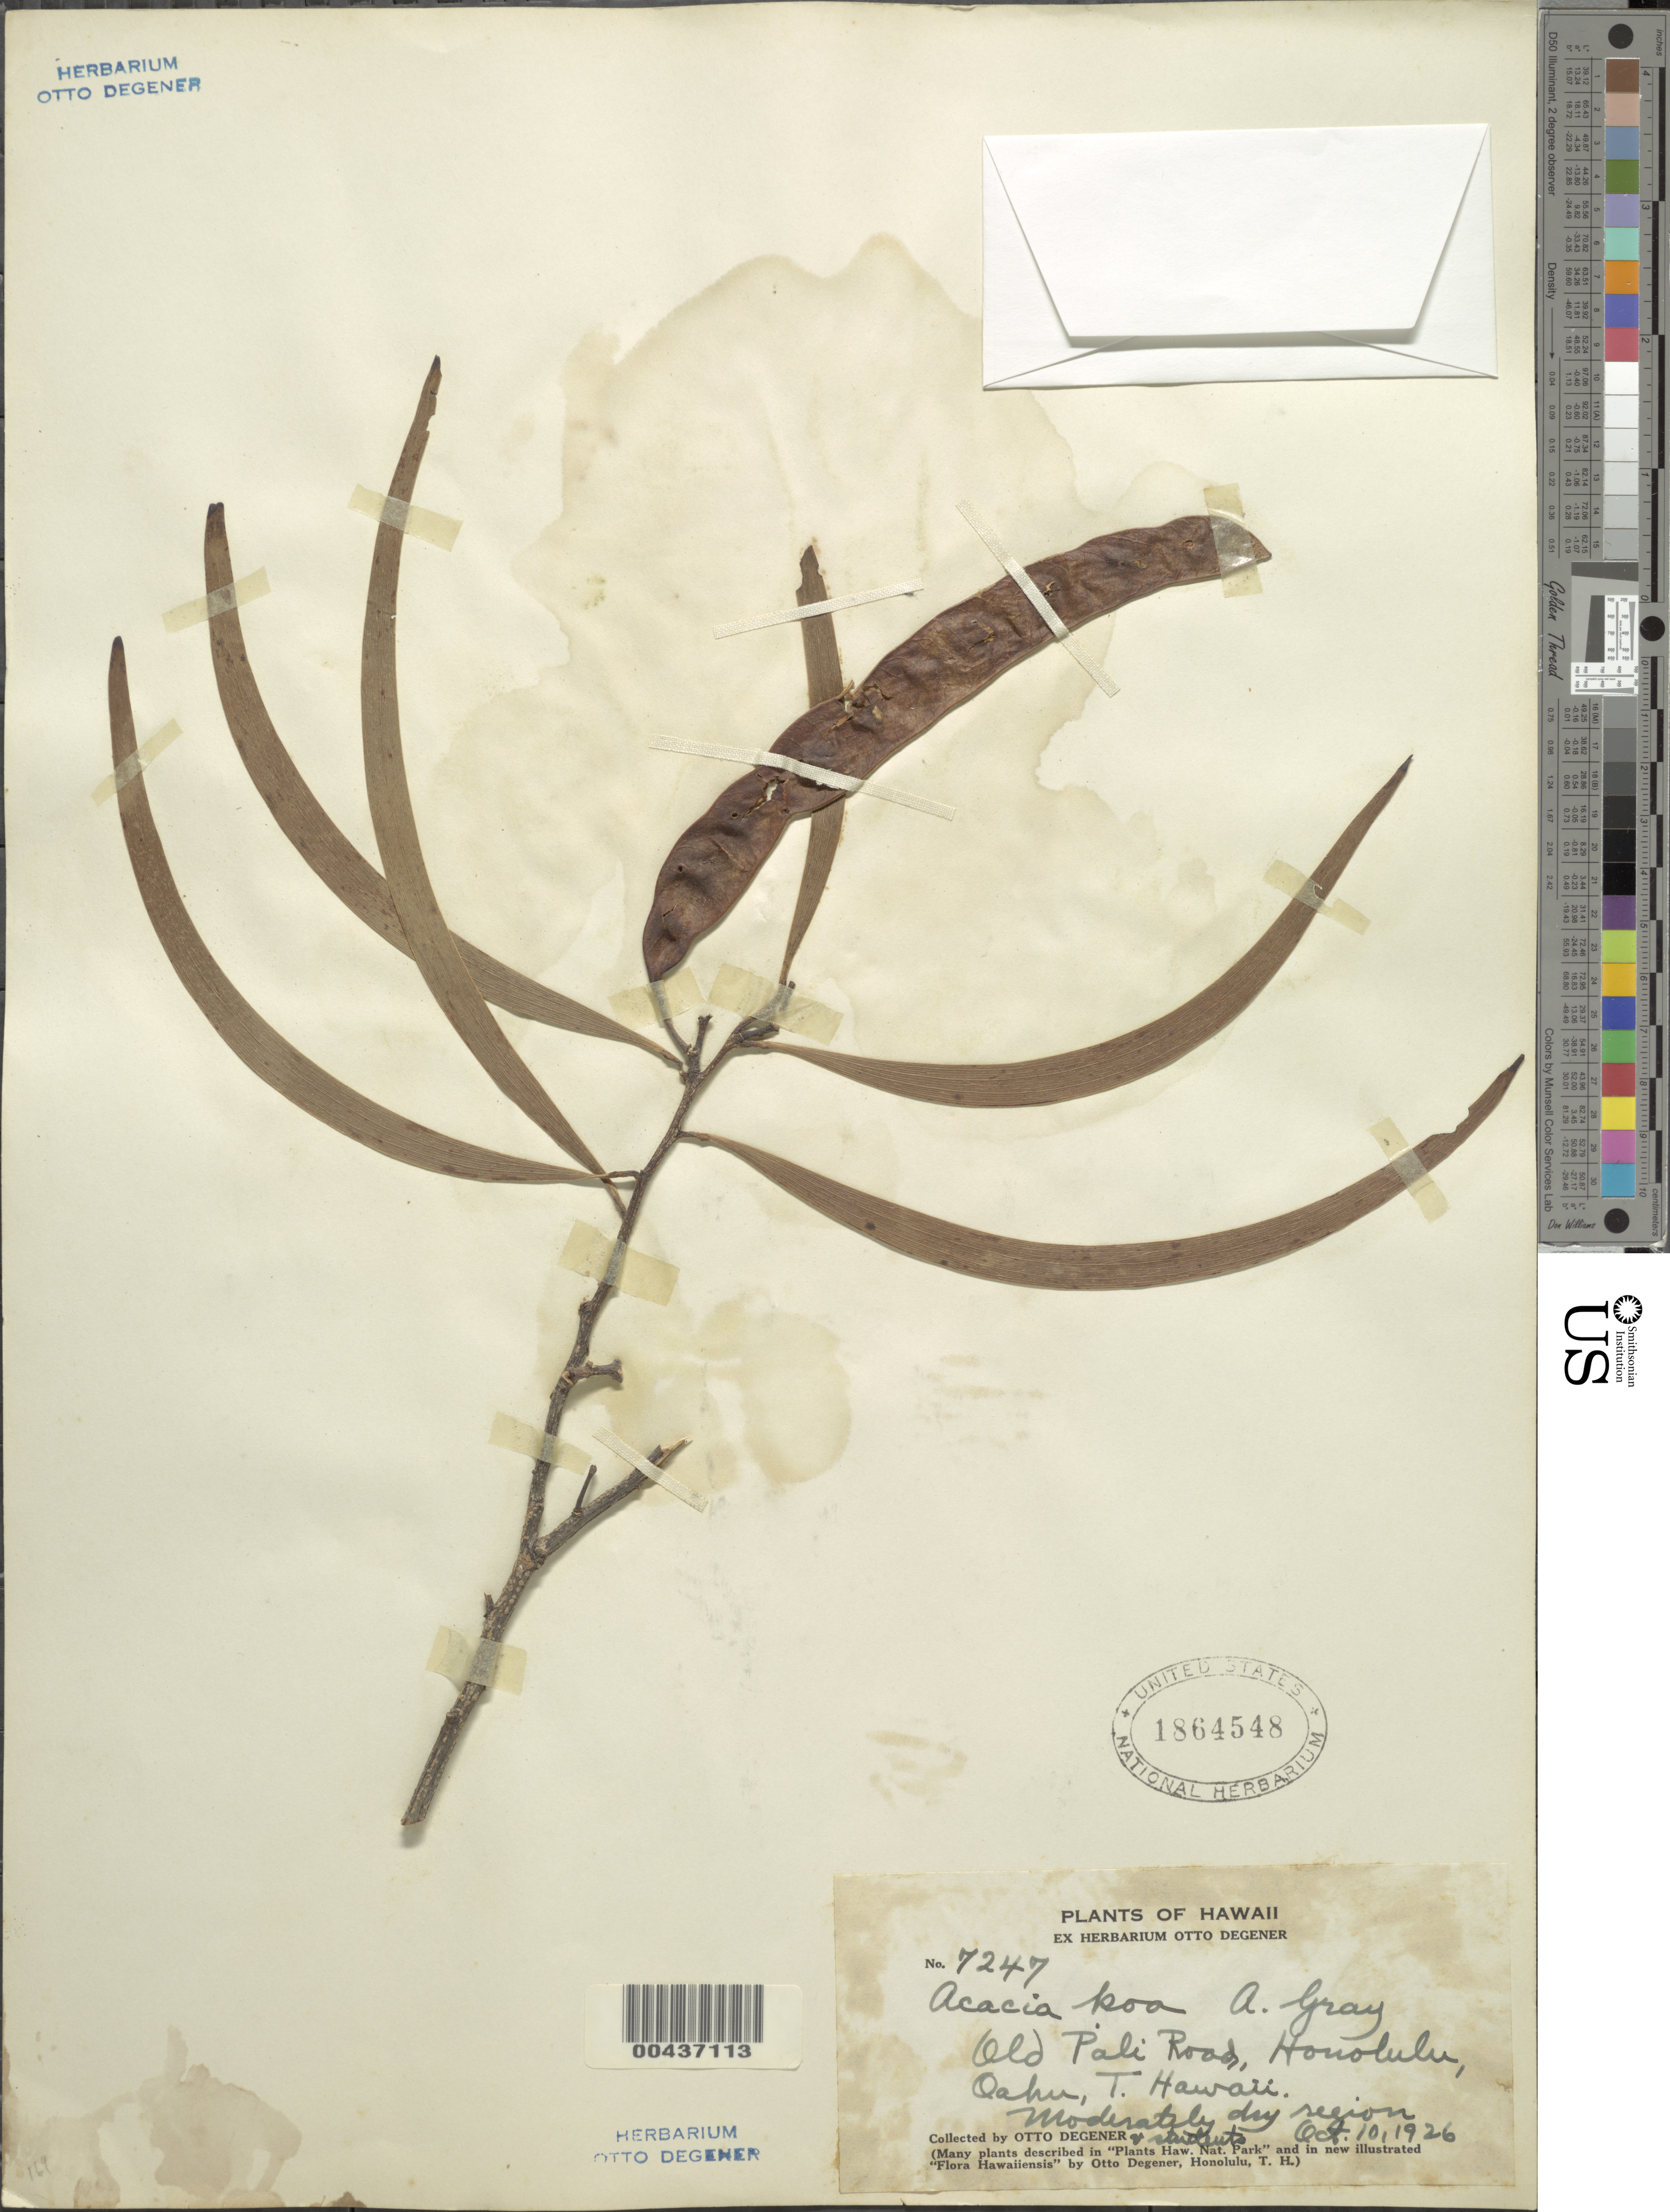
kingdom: Plantae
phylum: Tracheophyta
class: Magnoliopsida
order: Fabales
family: Fabaceae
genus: Acacia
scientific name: Acacia koa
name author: A. Gray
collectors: O. Degener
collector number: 7247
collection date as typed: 10 Oct 1926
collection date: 1926-10-10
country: United States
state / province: Hawaii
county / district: Honolulu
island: Oahu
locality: Old Pali Road, Honolulu, Oahu, T. Hawaii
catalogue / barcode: US 1864548